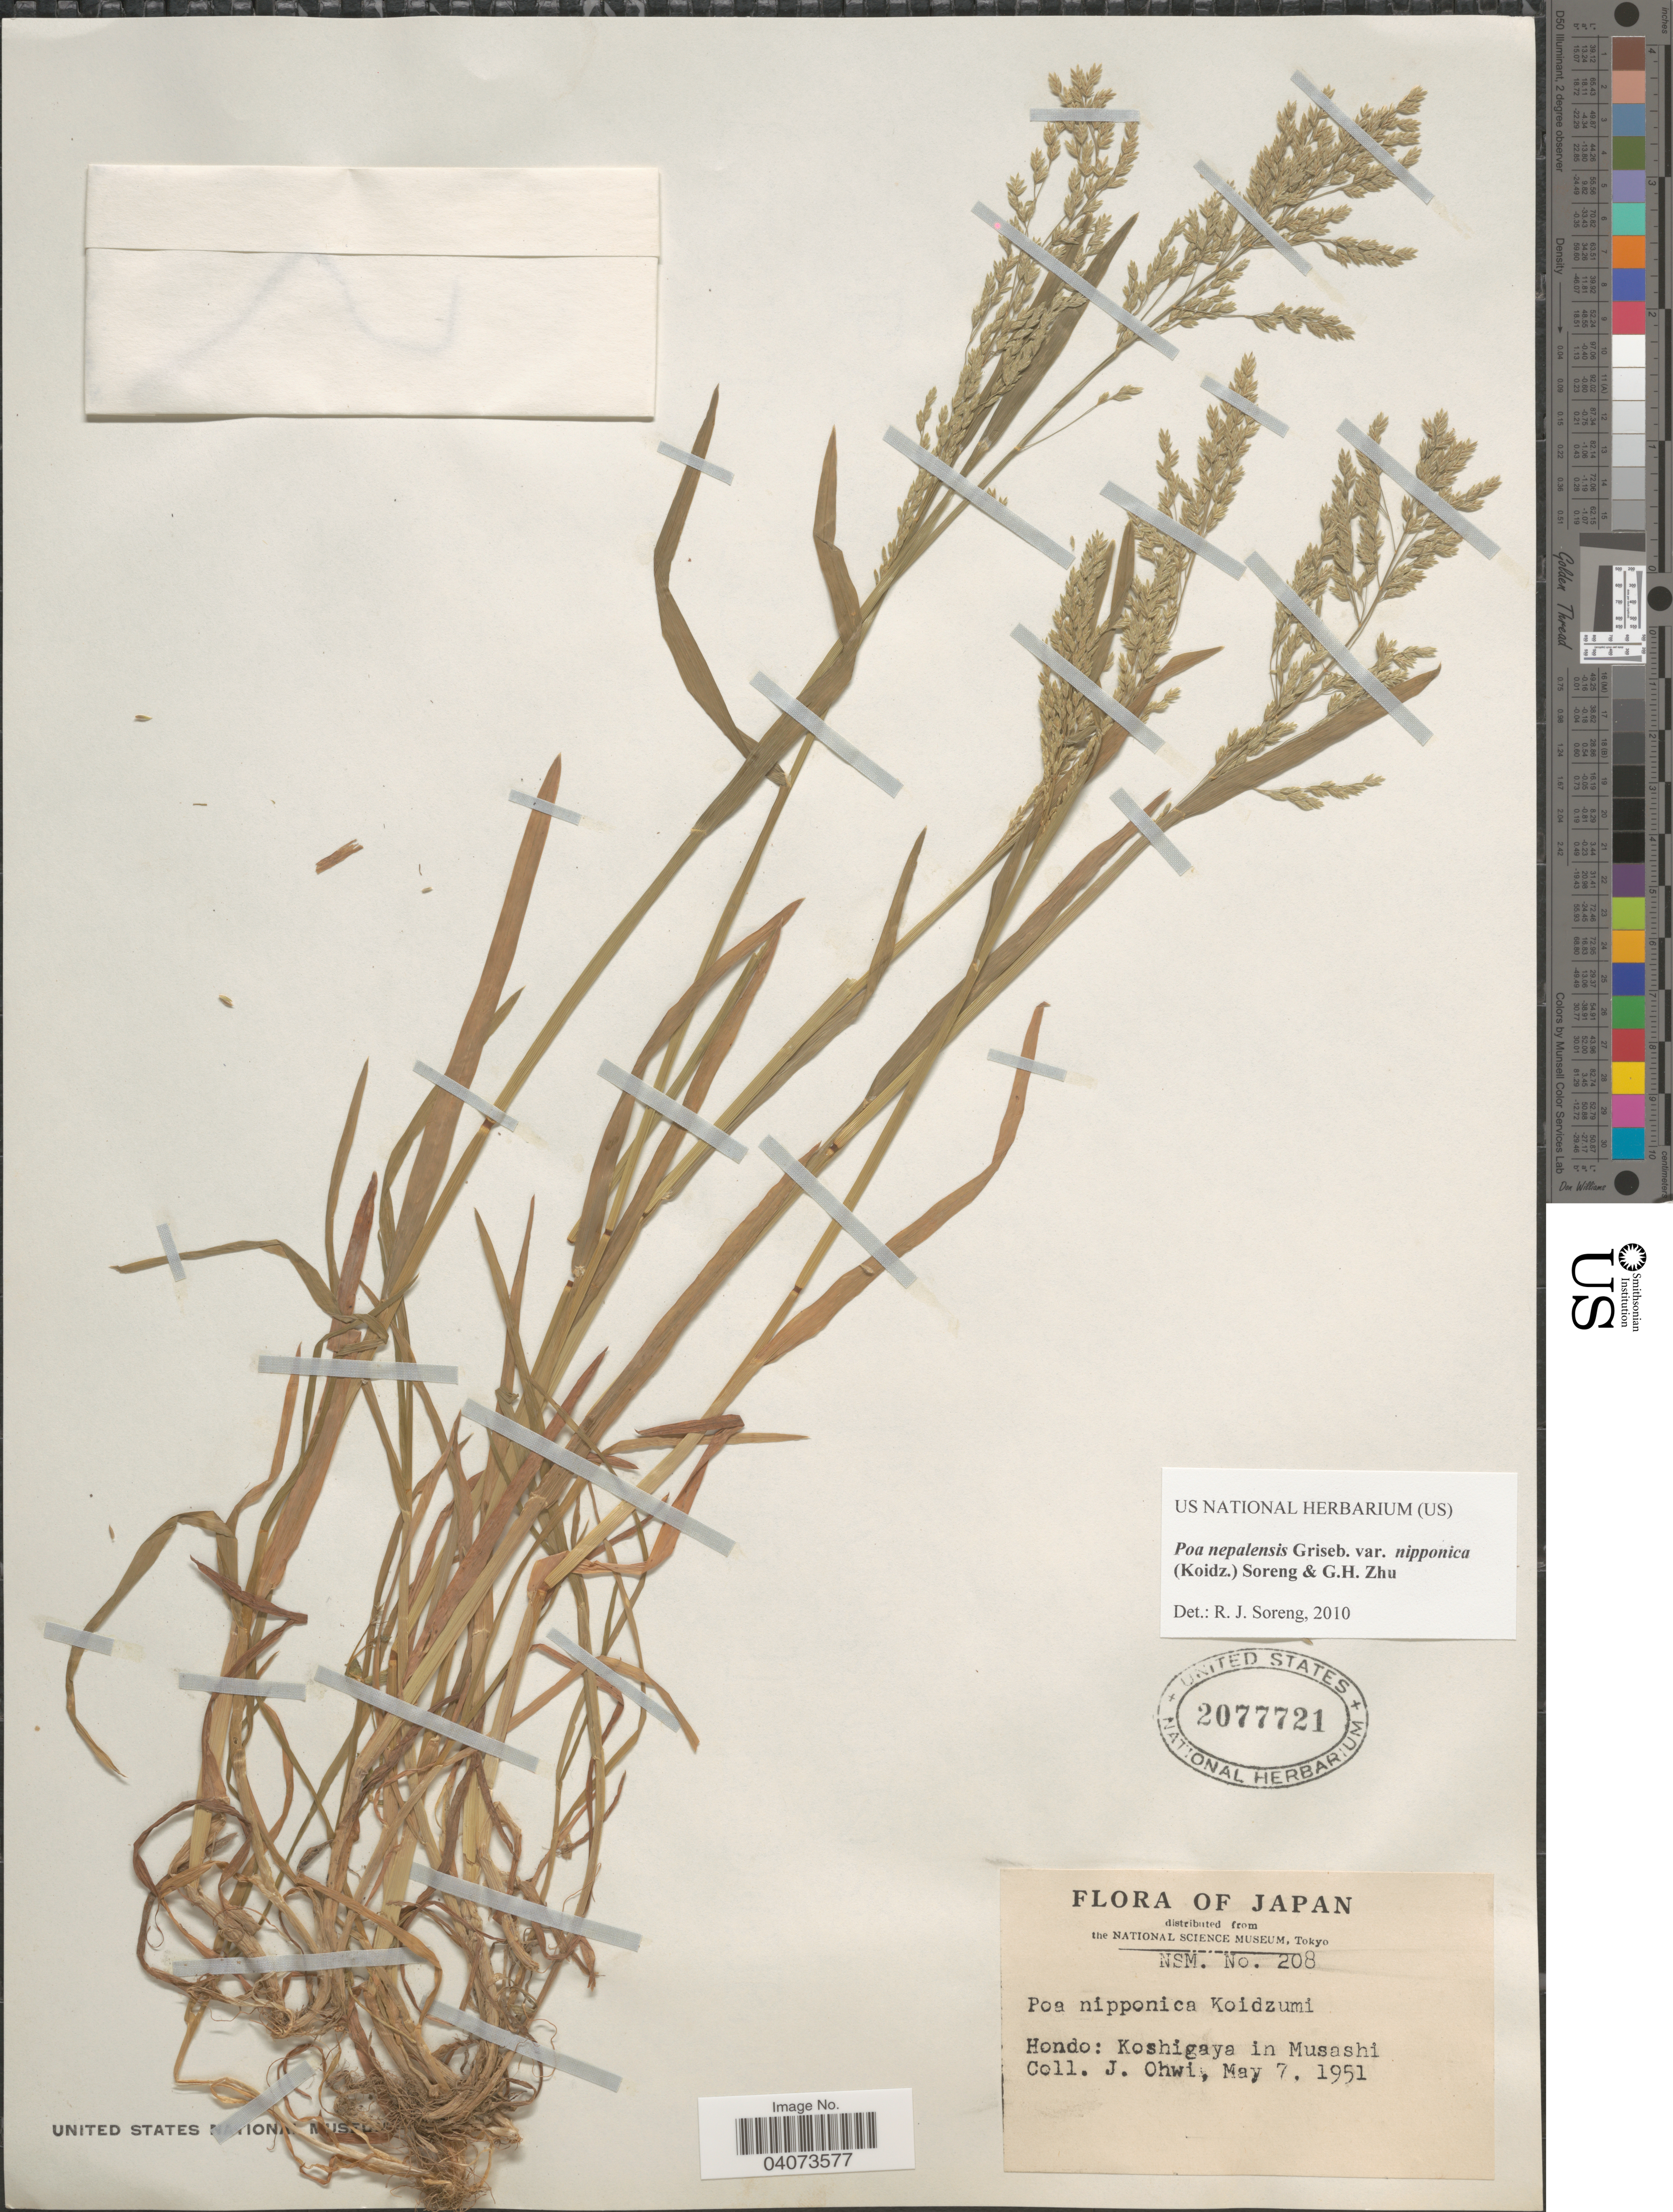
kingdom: Plantae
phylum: Tracheophyta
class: Liliopsida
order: Poales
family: Poaceae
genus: Poa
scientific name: Poa nepalensis var. nipponica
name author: (Koidz.) Soreng & G.H. Zhu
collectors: J. Ohwi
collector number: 208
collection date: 1951-05-07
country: Japan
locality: Hondo: Koshigaya in Musashi.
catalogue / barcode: US 2077721